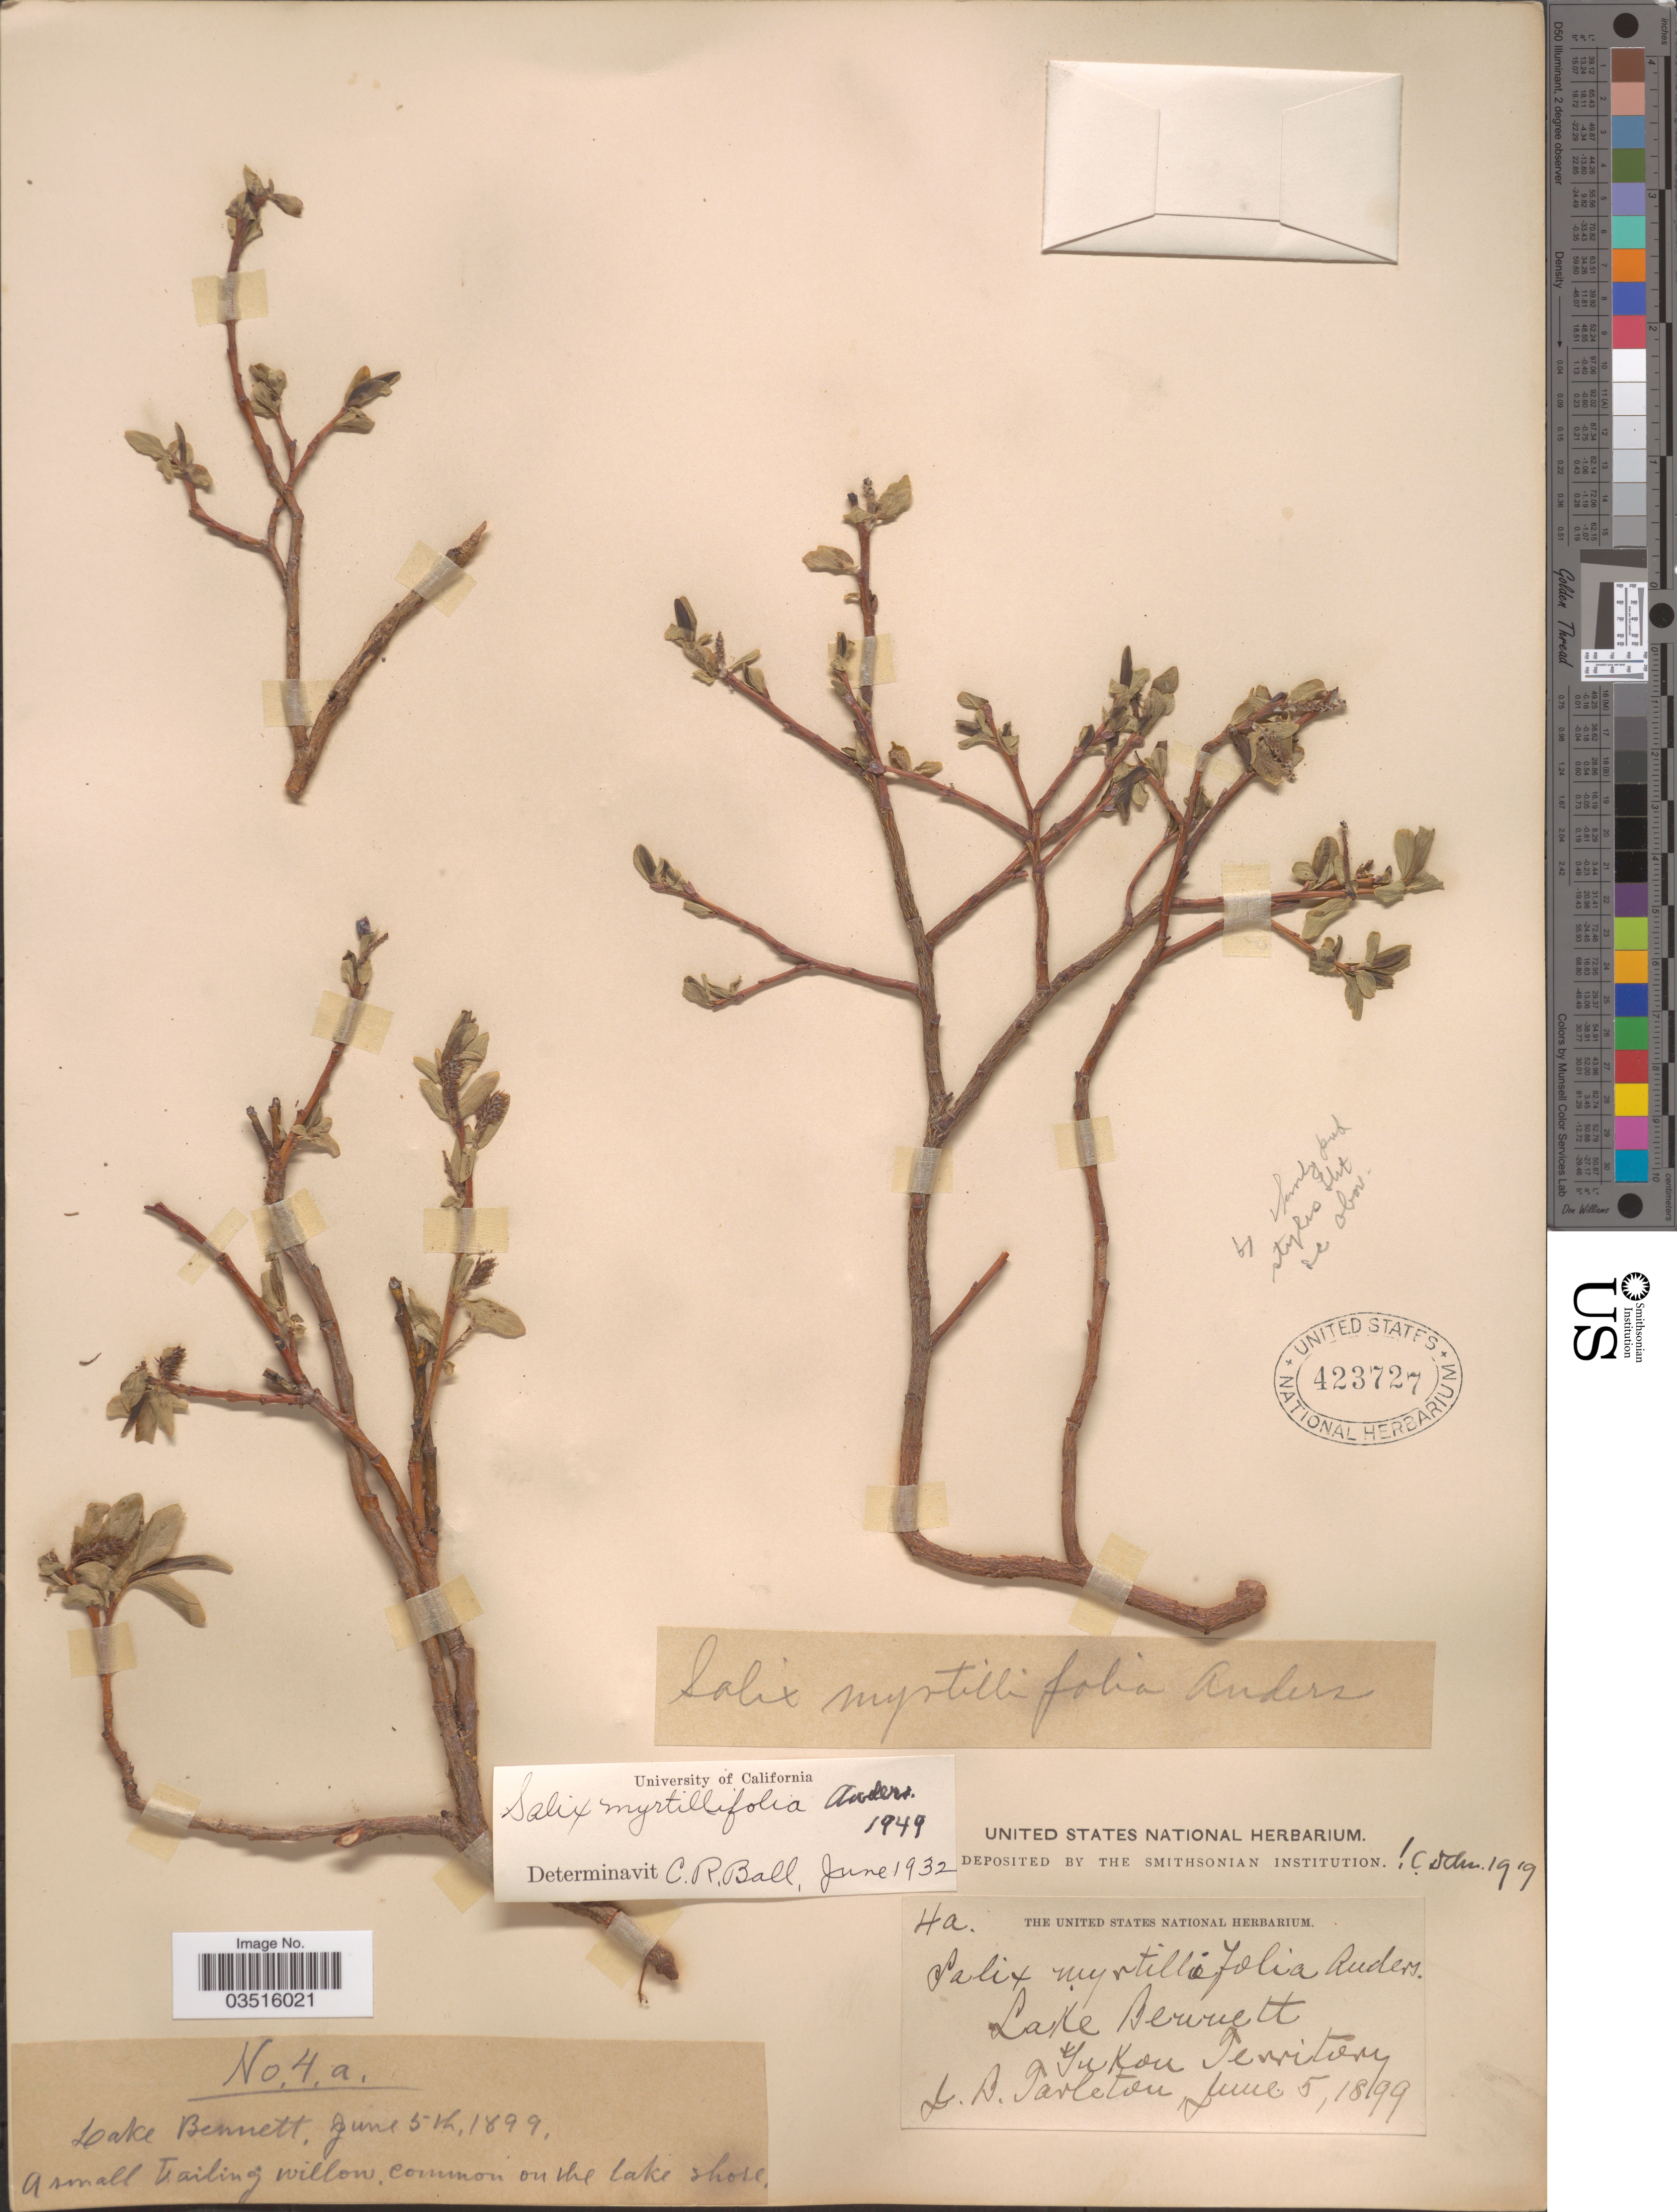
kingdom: Plantae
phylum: Tracheophyta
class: Magnoliopsida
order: Malpighiales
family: Salicaceae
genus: Salix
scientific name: Salix myrtillifolia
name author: Andersson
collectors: J. Tarleton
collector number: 4a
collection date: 1899-06-05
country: Canada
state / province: Yukon Territory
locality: Lake Bennett.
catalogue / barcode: US 423727